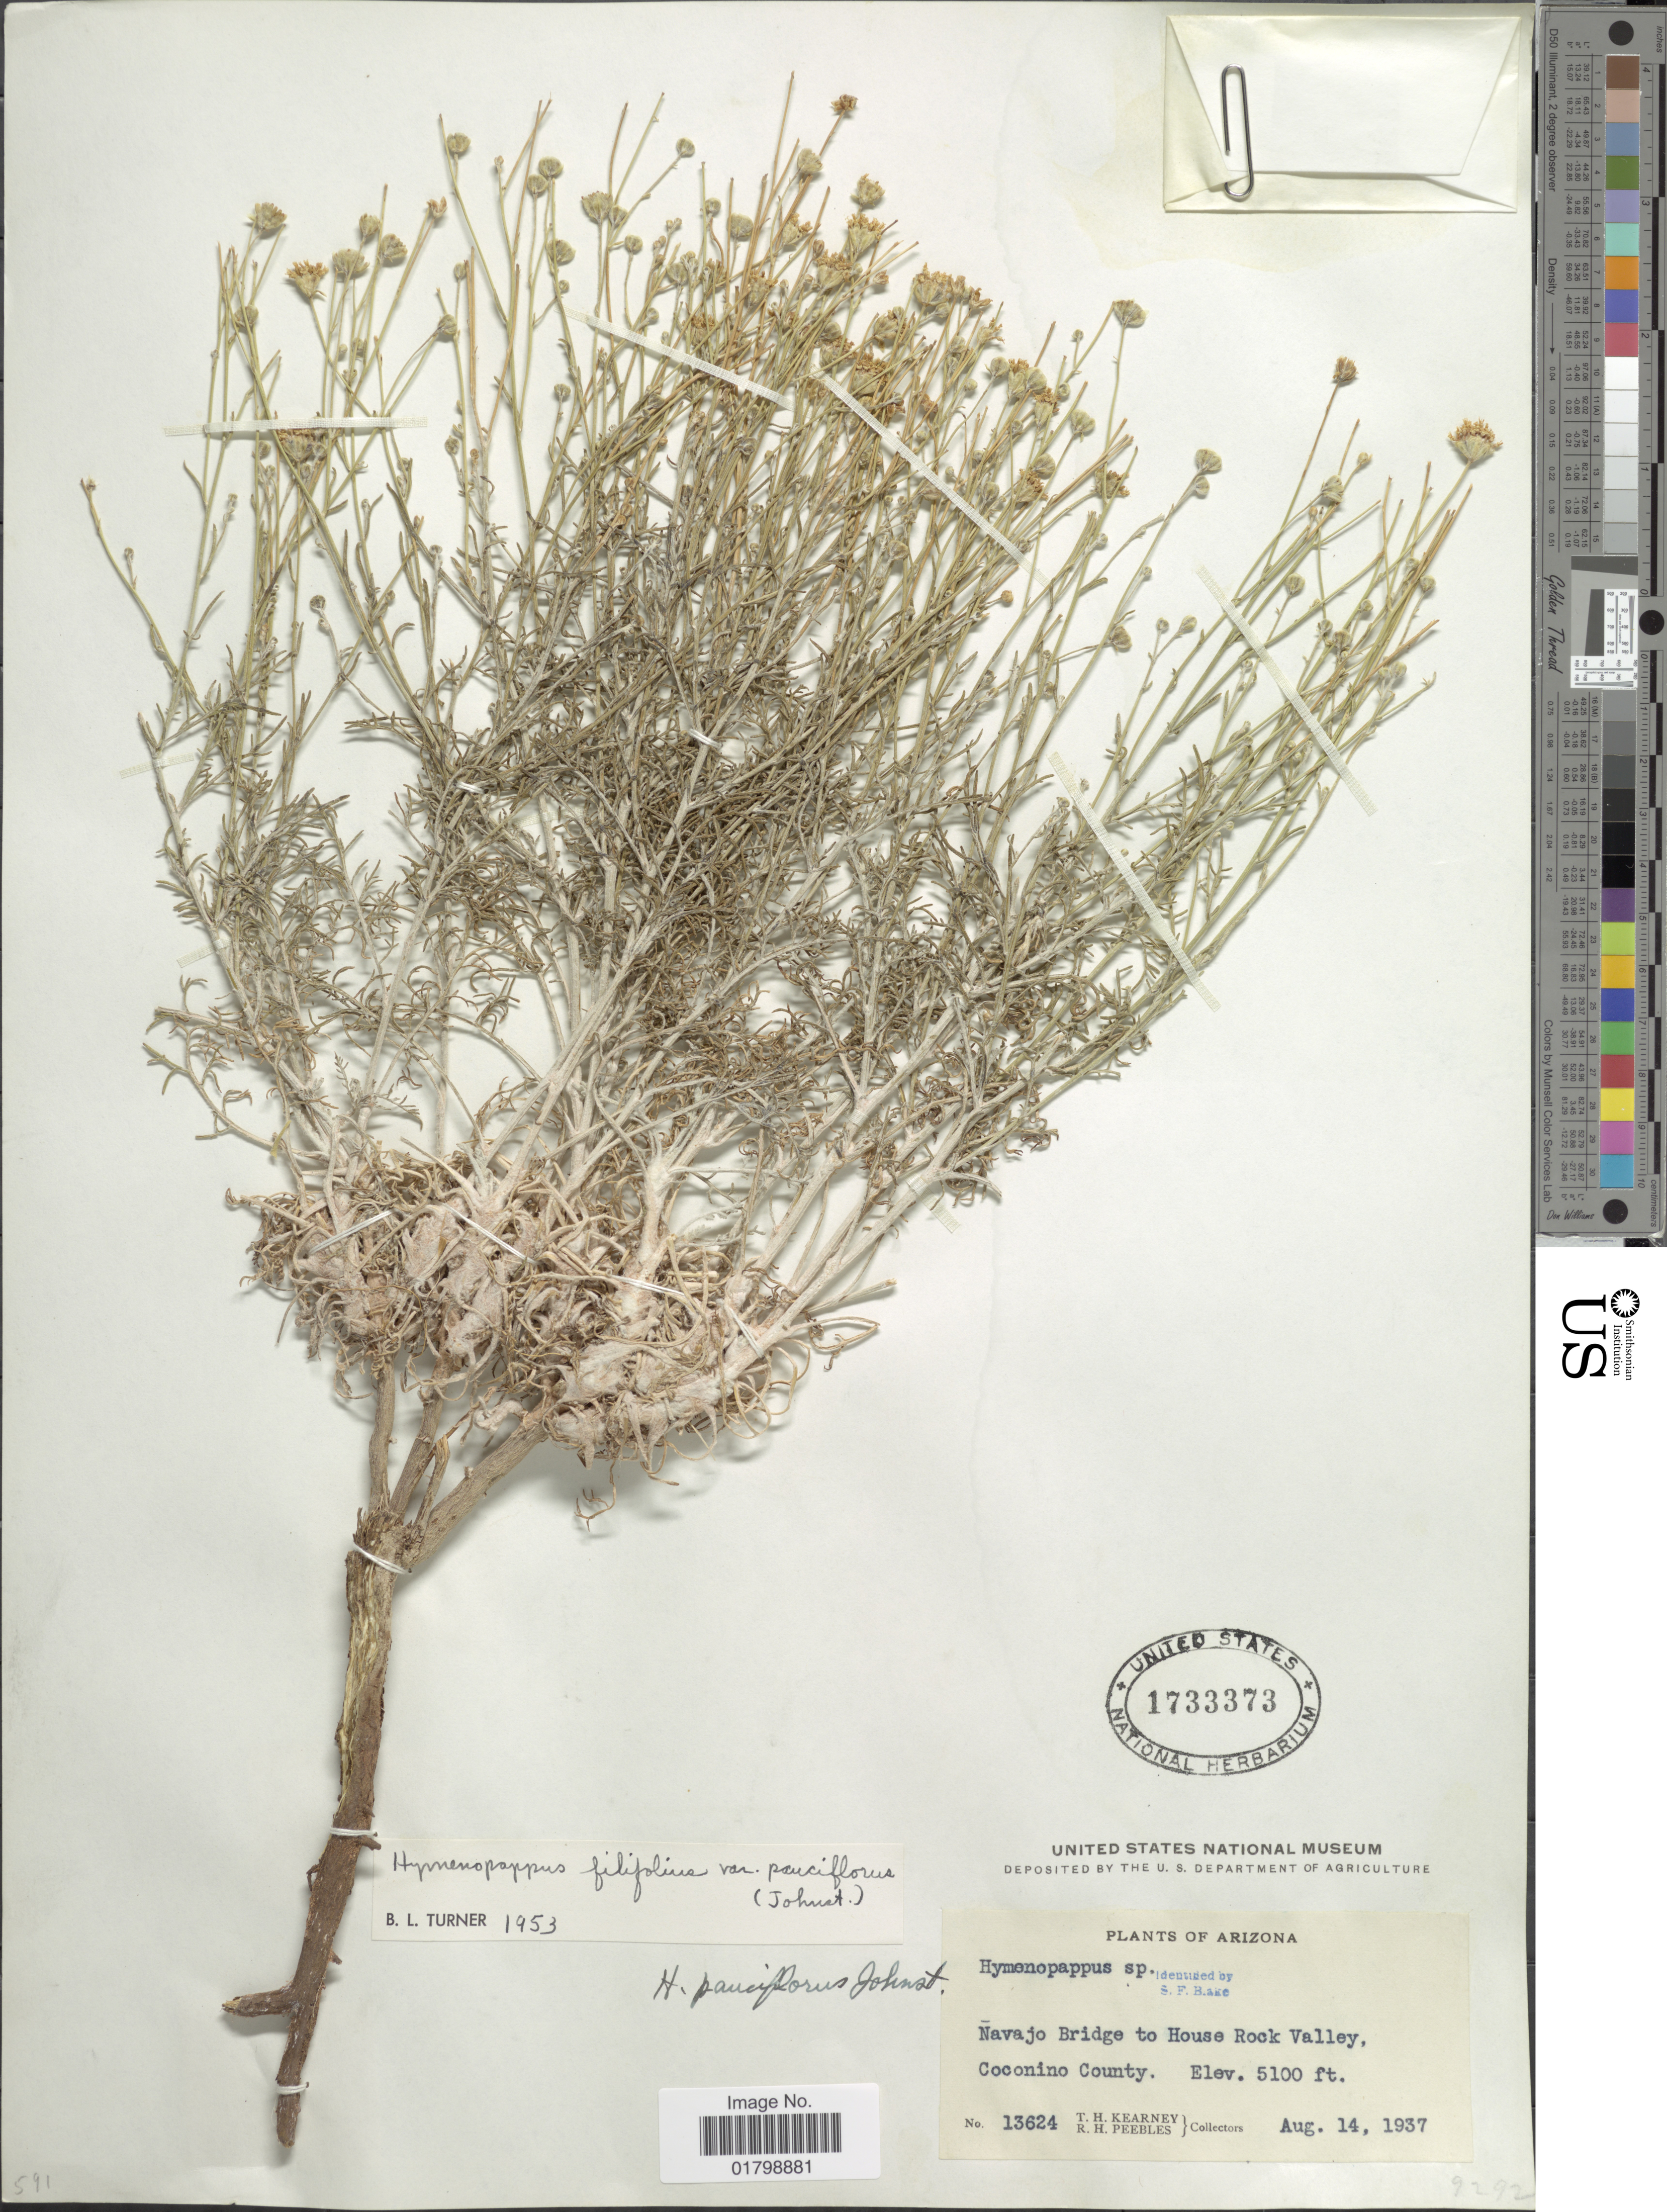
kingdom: Plantae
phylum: Tracheophyta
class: Magnoliopsida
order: Asterales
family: Asteraceae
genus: Hymenopappus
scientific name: Hymenopappus filifolius var. pauciflorus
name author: (I.M. Johnst.) B.L. Turner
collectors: T. H. Kearney & R. H. Peebles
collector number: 13624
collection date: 1937-08-14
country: United States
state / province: Arizona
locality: Navajo Bridge to House Rock Valley, Coconino County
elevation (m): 1554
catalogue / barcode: US 1733373